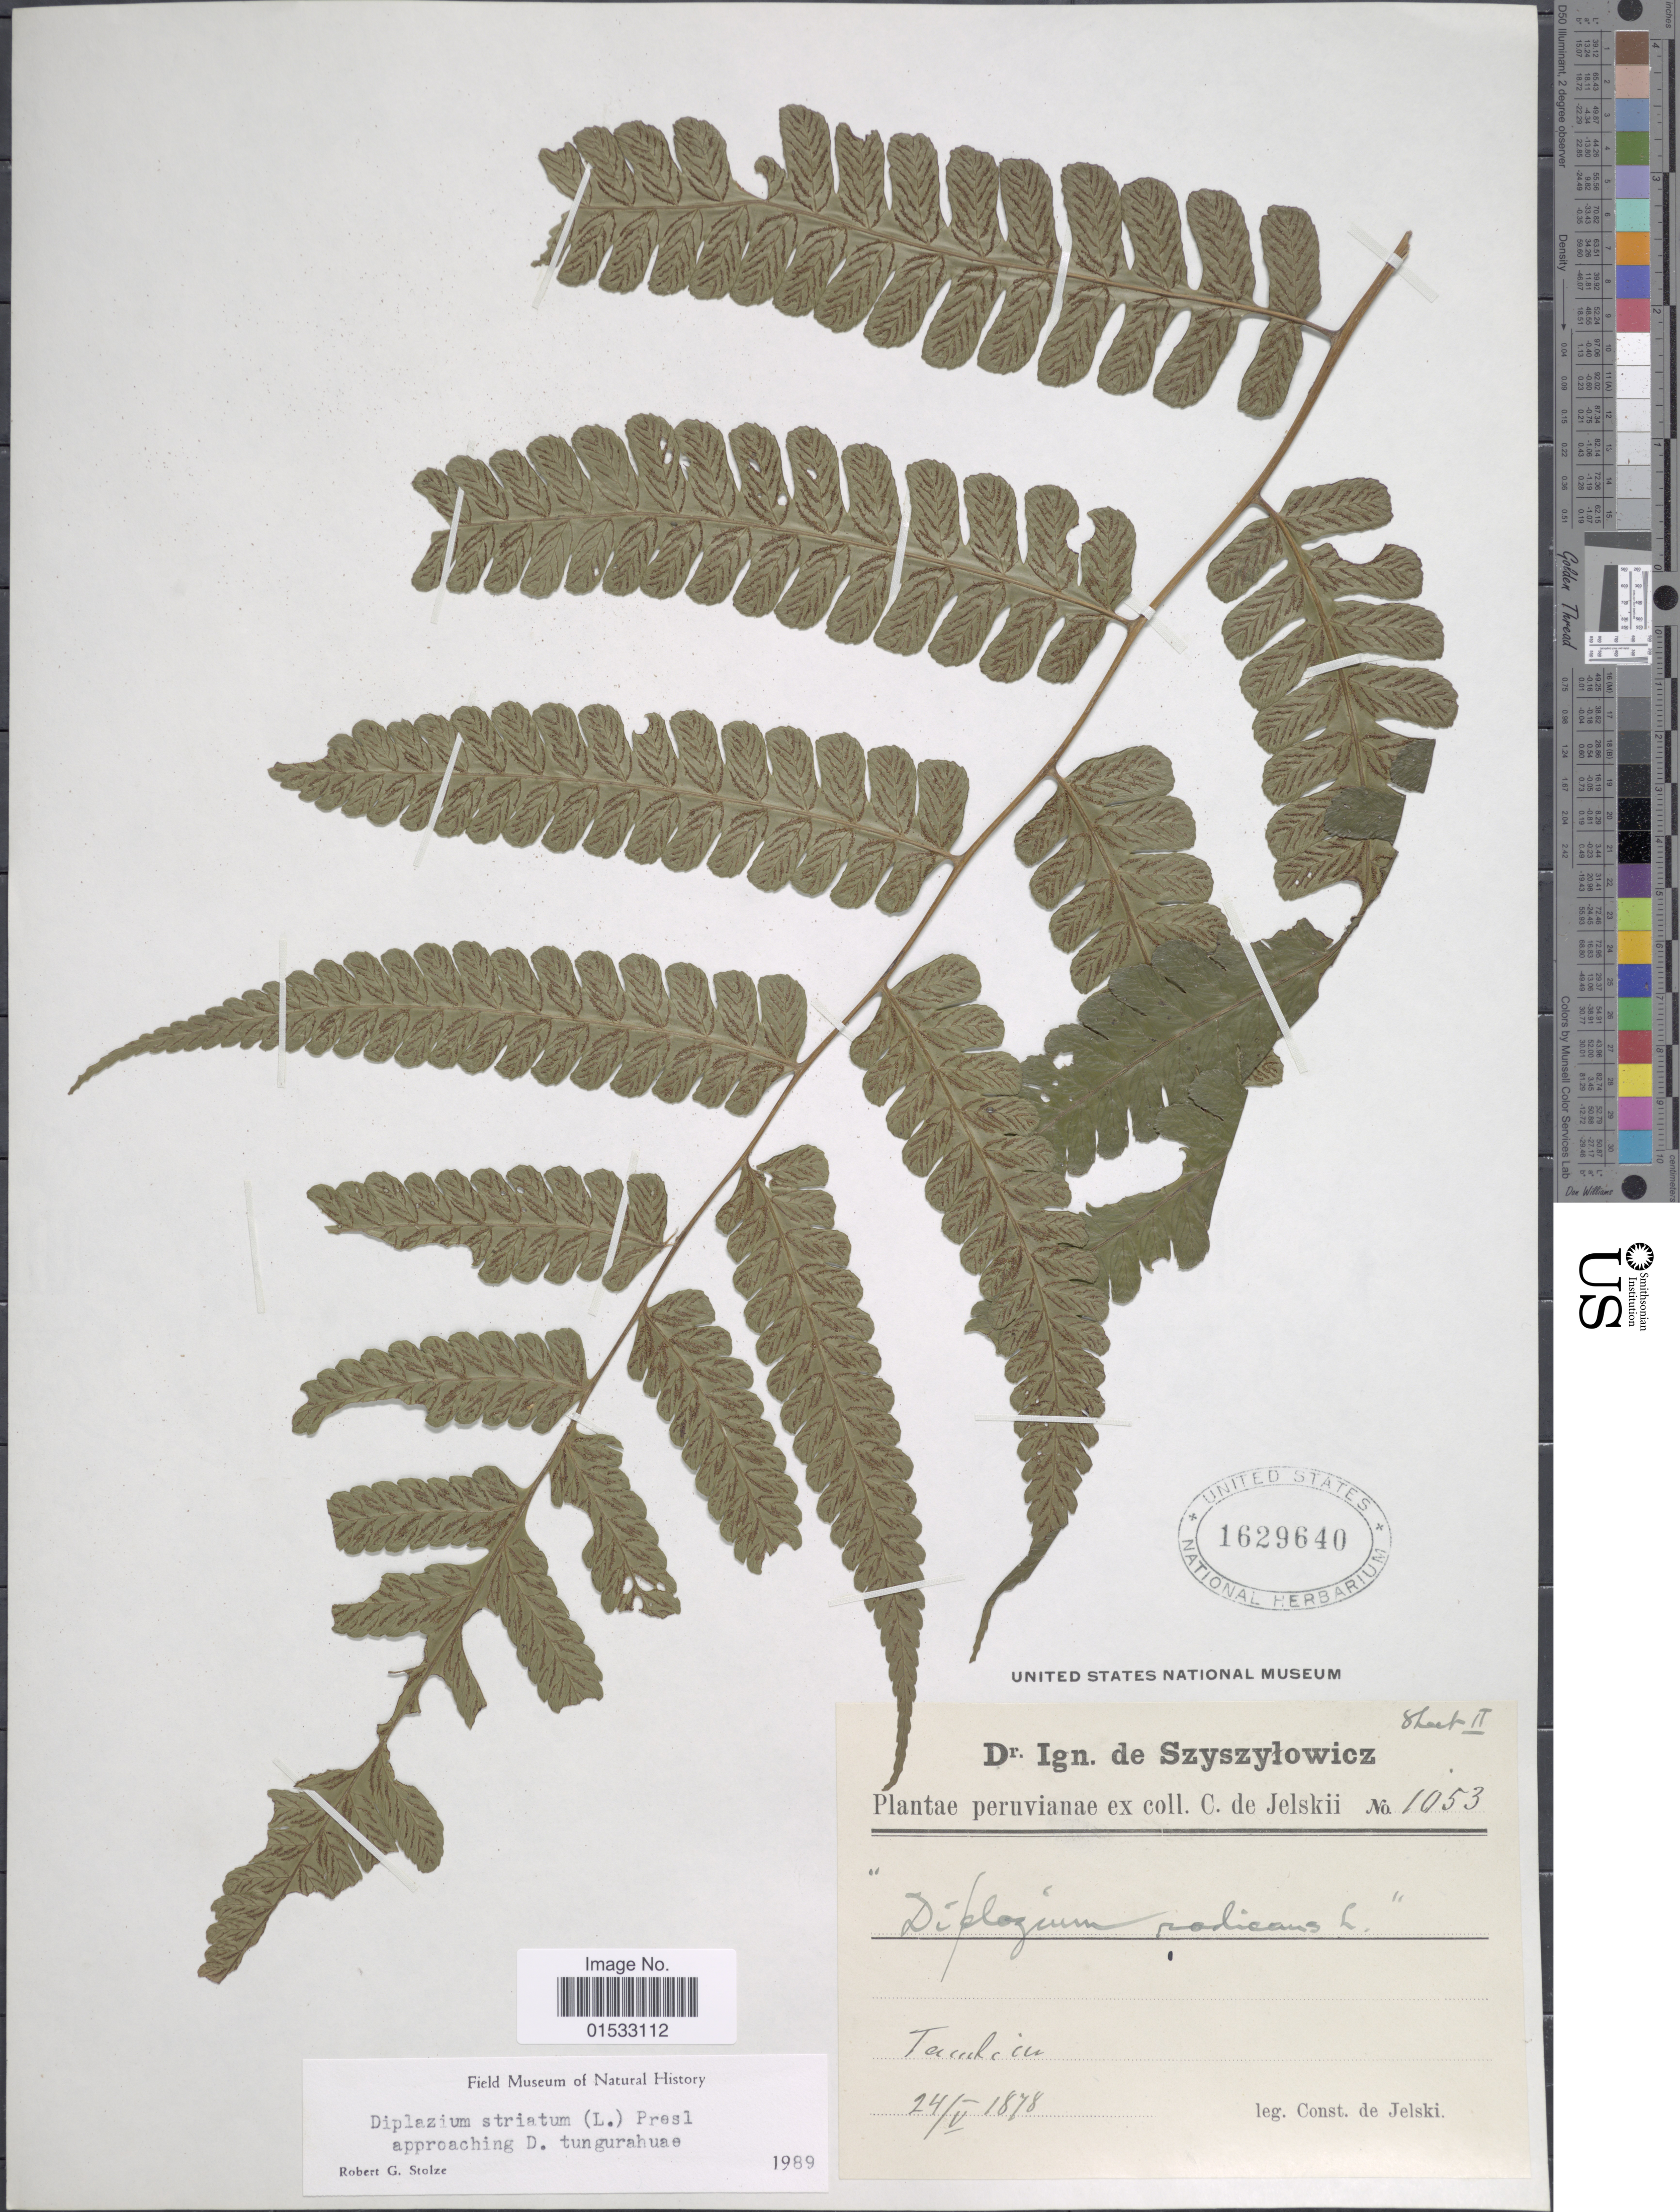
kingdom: Plantae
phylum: Tracheophyta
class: Polypodiopsida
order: Polypodiales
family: Athyriaceae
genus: Diplazium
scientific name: Diplazium striatum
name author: (L.) C. Presl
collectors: C. de Jelski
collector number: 1053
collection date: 1878-05-24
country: Peru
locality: Tambillo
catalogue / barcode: US 1629640